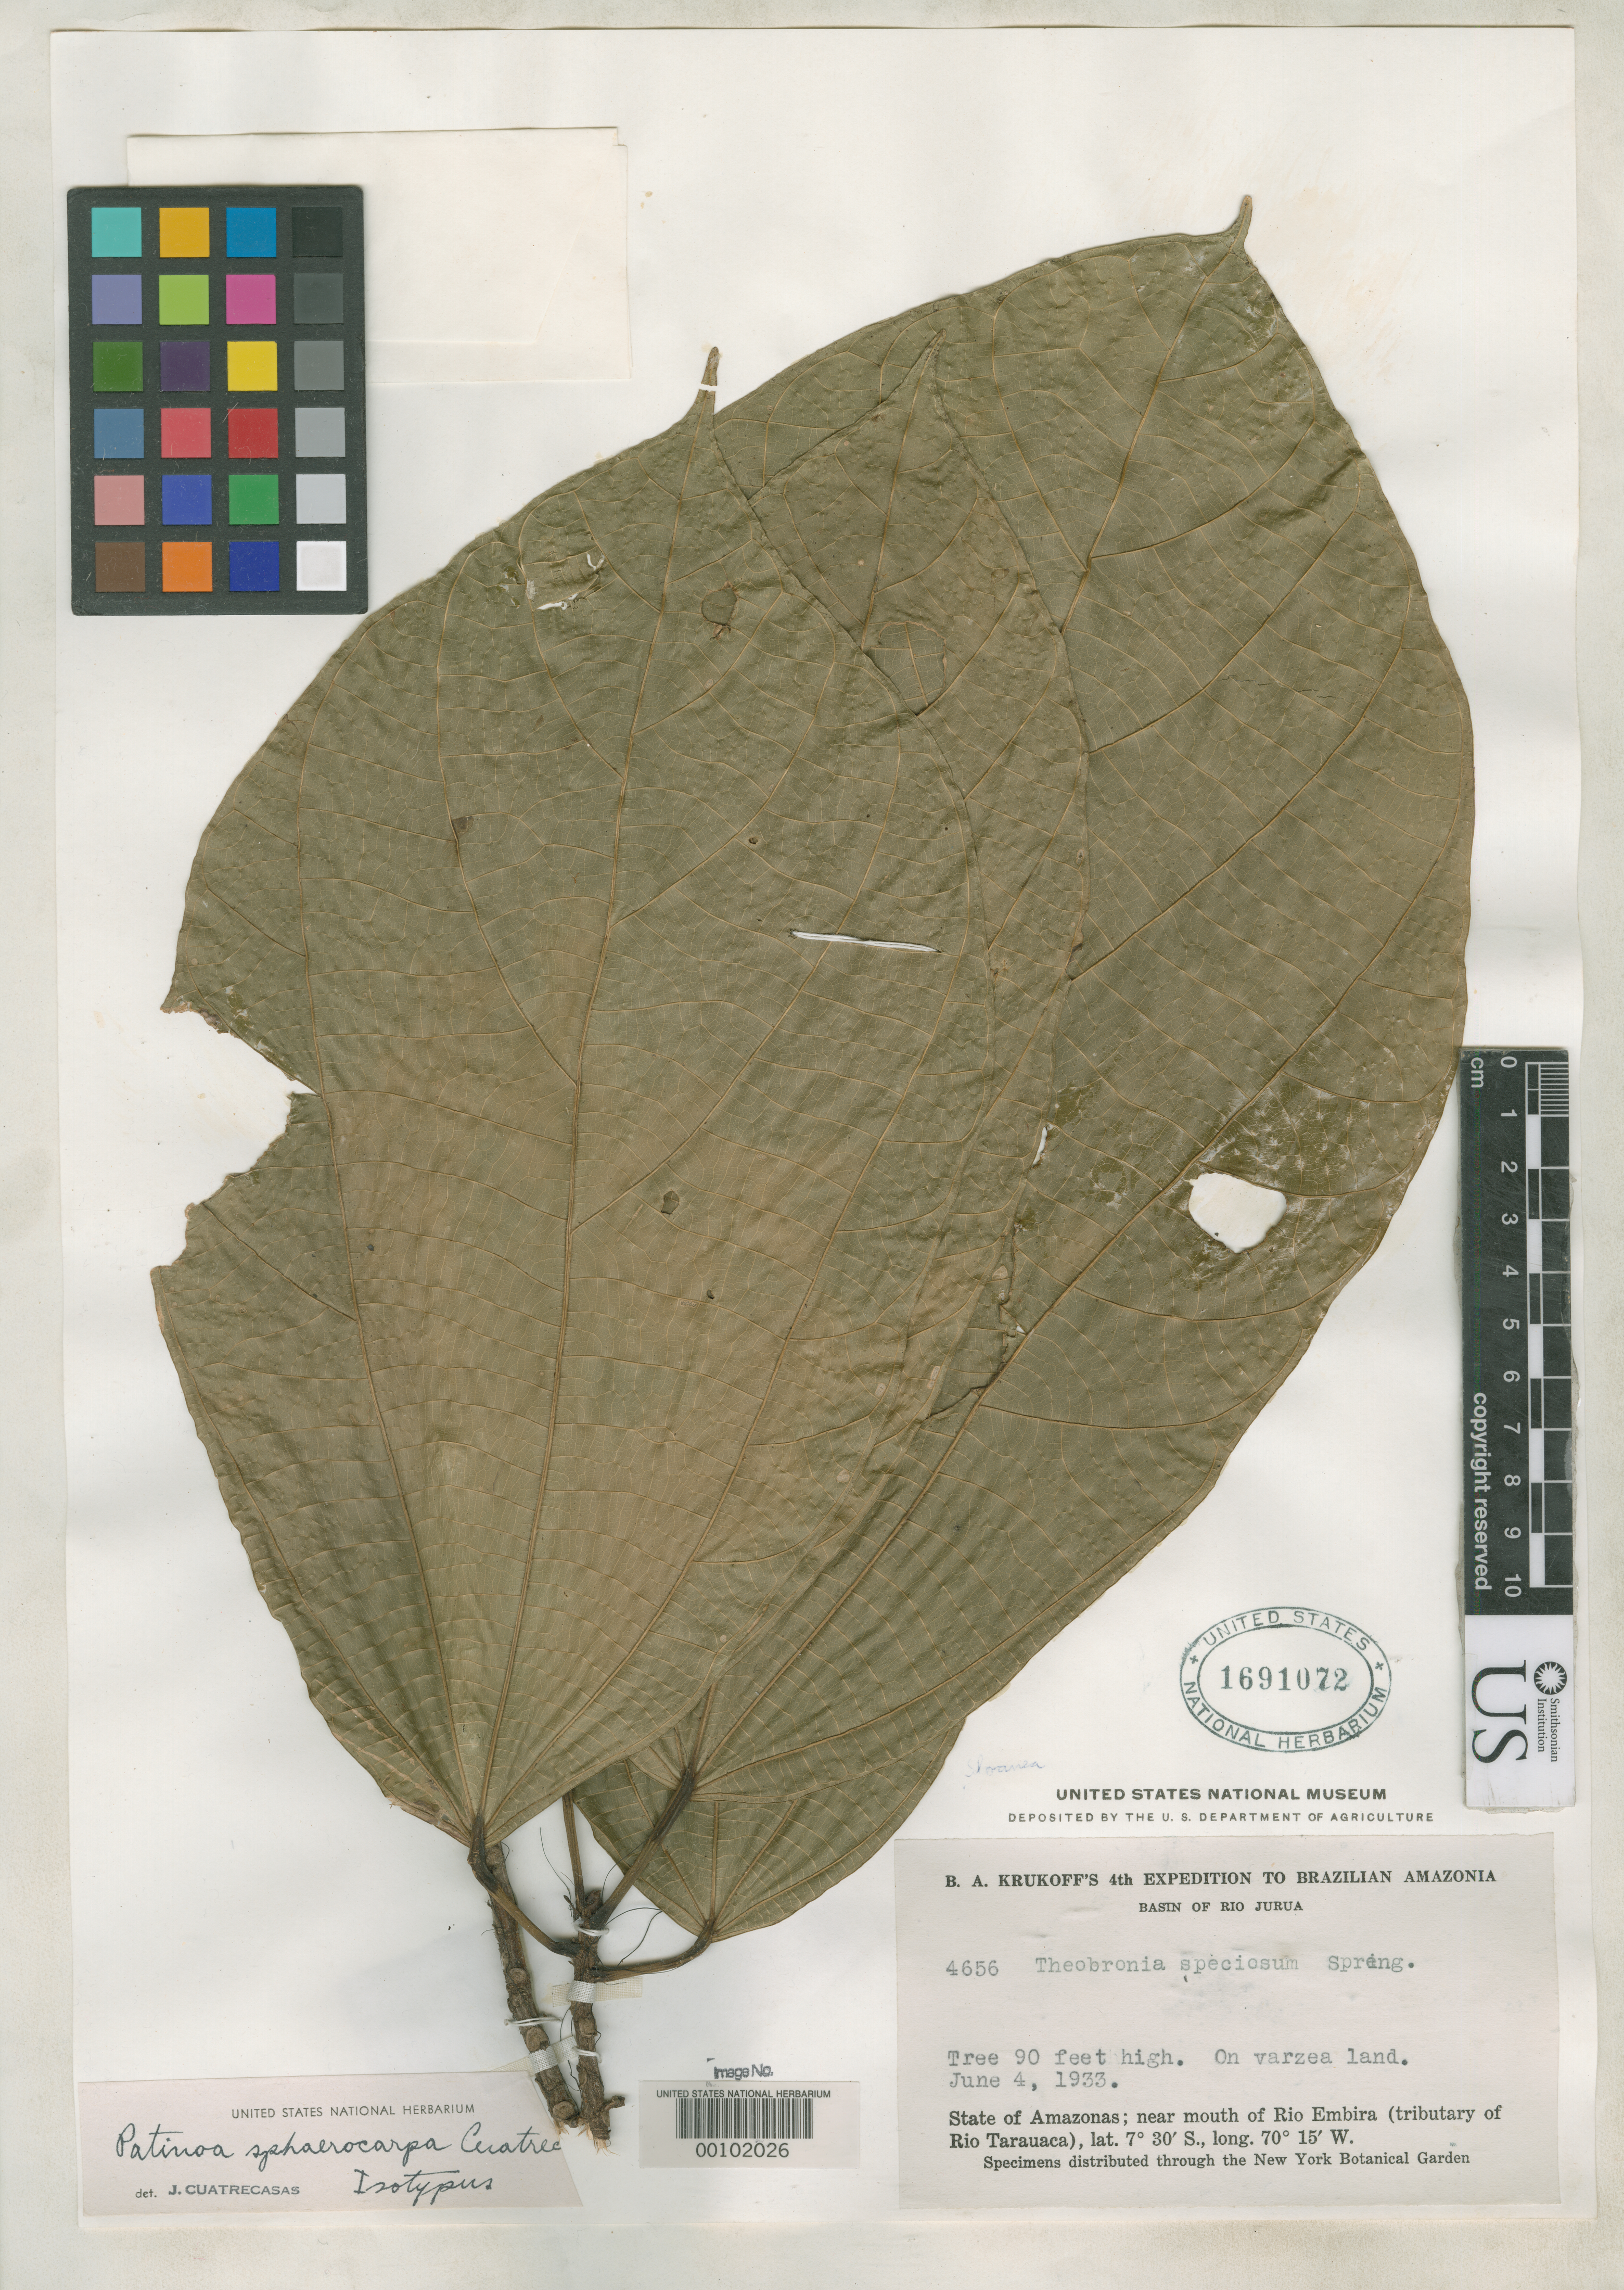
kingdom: Plantae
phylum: Tracheophyta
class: Magnoliopsida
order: Malvales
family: Malvaceae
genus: Patinoa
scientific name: Patinoa sphaerocarpa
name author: Cuatrec.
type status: Isotype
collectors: B. A. Krukoff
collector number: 4656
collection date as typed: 04 Jun 1933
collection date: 1933-06-04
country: Brazil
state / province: Amazonas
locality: Near mouth of Rio Embira, tributary of Rio Tarauaca.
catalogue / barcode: US 1691072